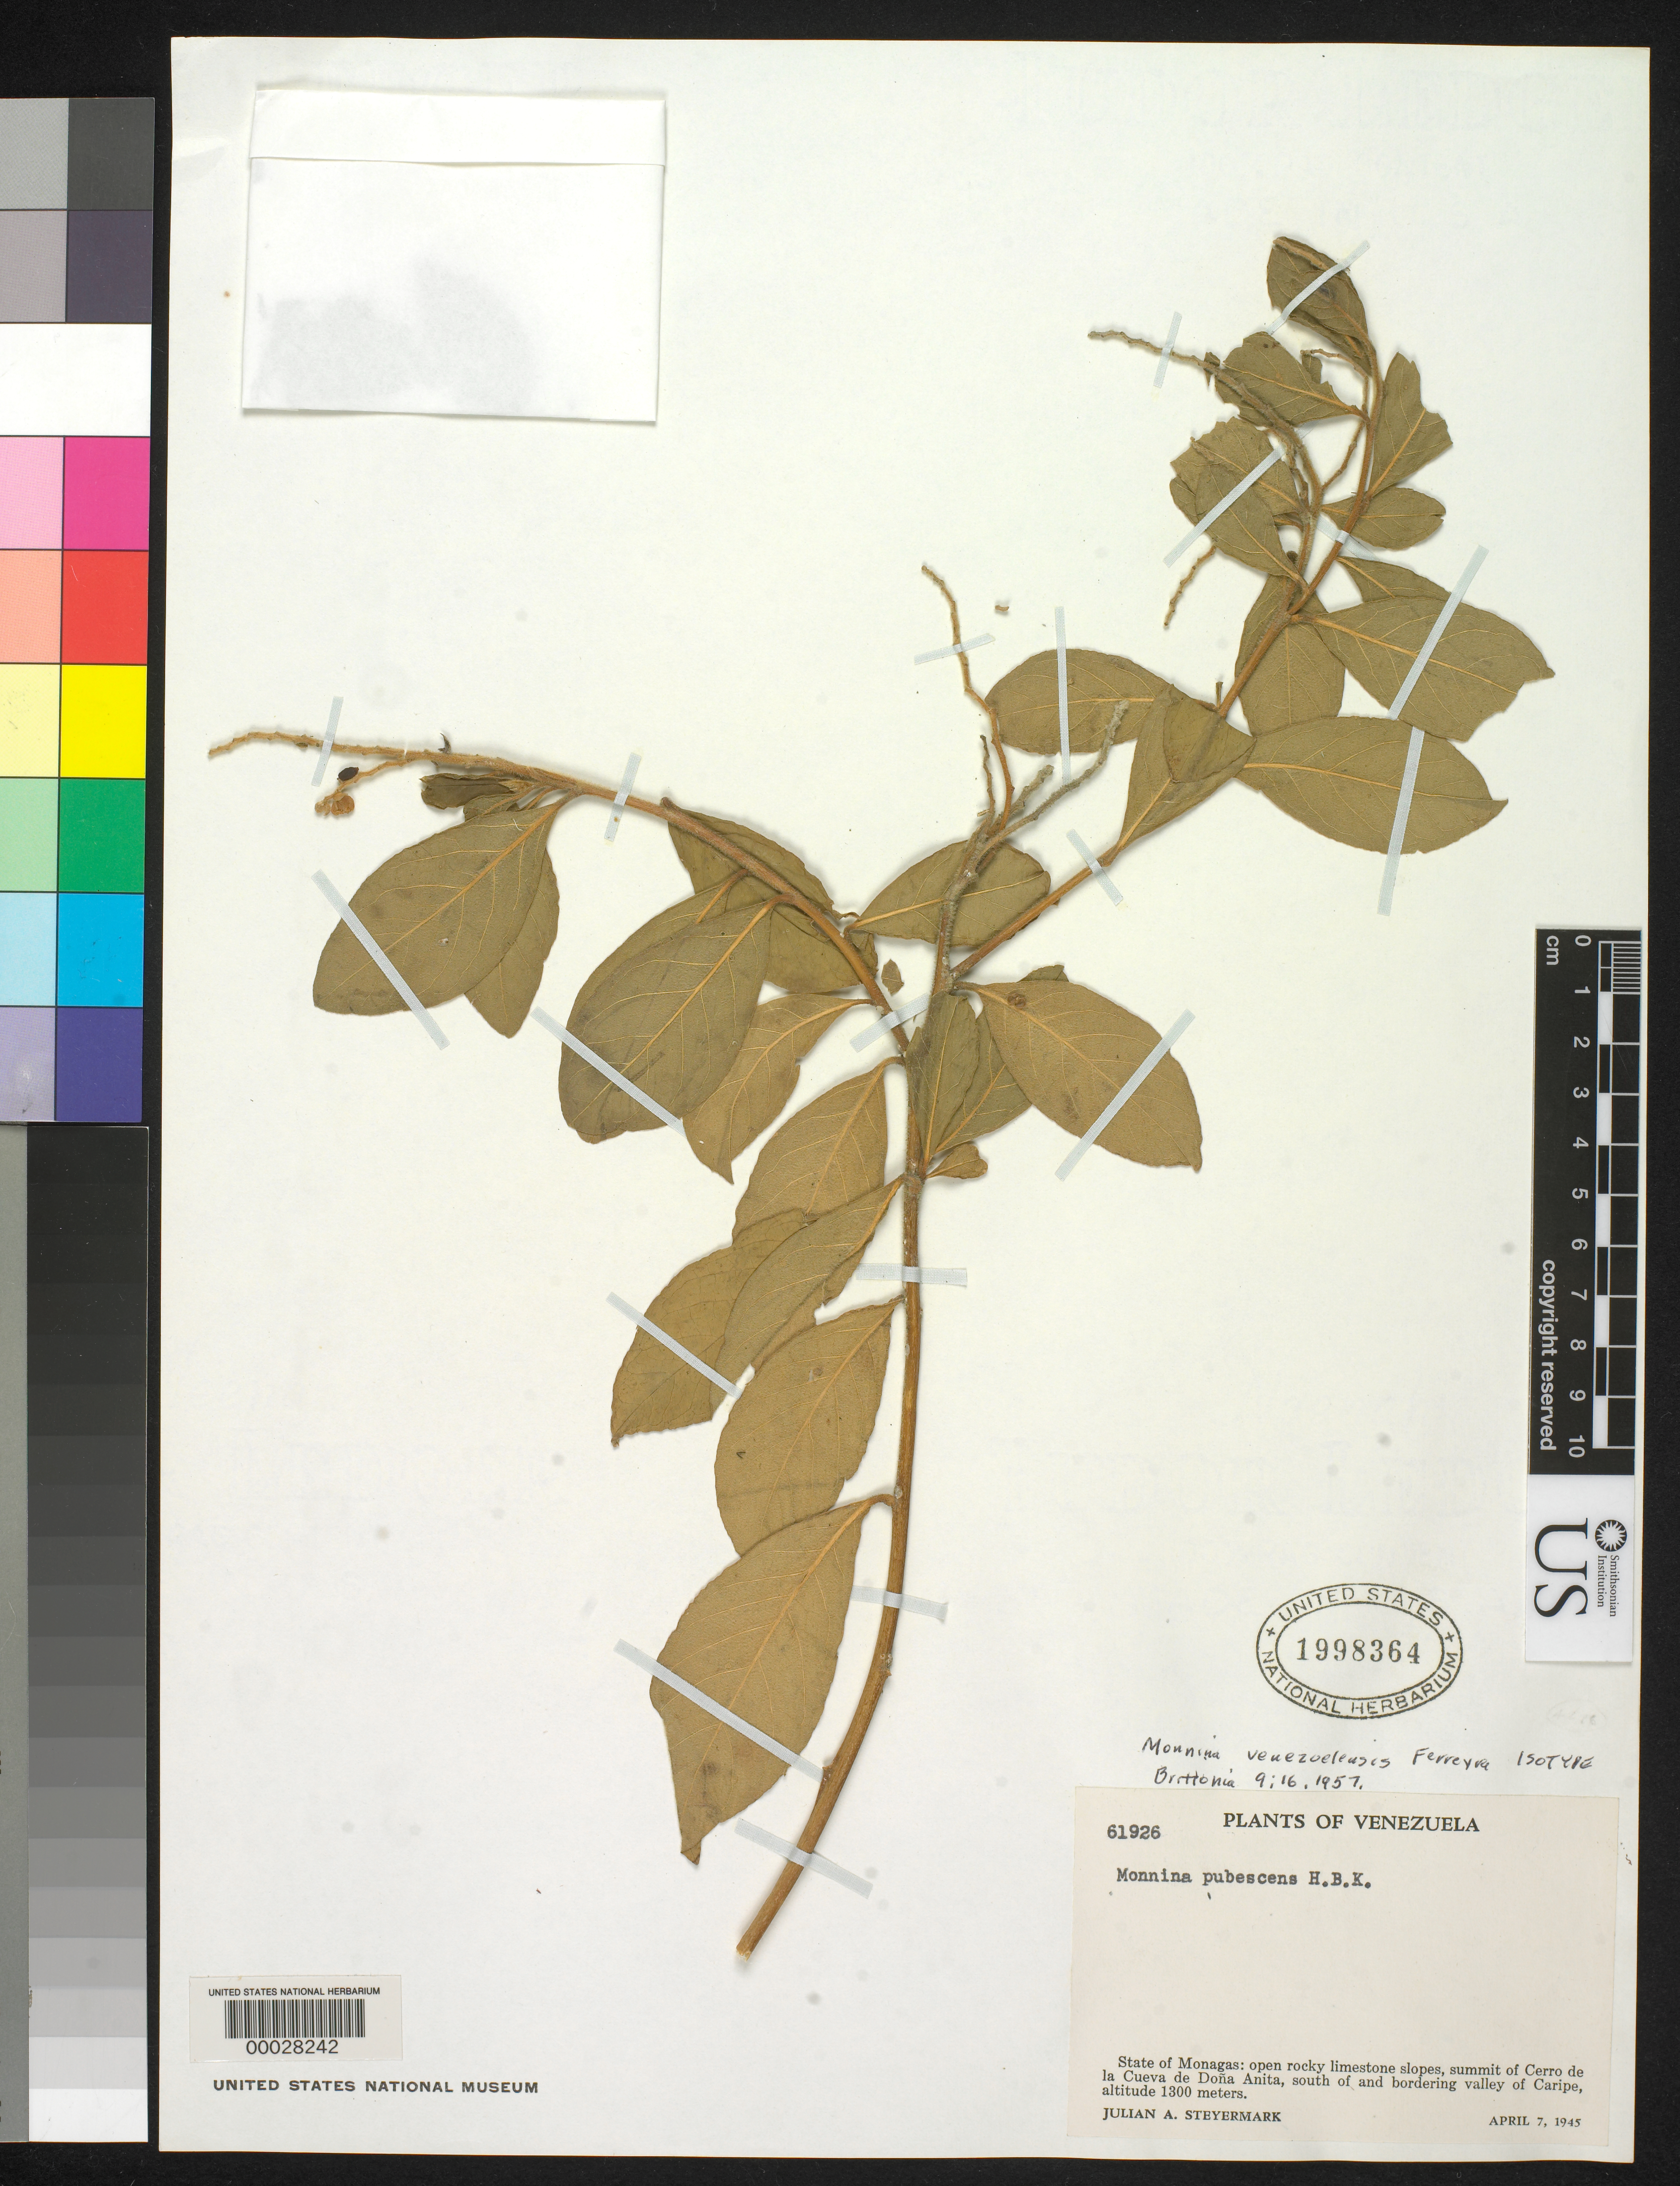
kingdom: Plantae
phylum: Tracheophyta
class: Magnoliopsida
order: Fabales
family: Polygalaceae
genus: Monnina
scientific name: Monnina venezuelensis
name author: Ferreyra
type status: Isotype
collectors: J. Steyermark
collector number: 61926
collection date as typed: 07 Apr 1942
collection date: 1942-04-07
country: Venezuela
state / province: Monagas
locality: South of Caripe.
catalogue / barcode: US 1998364